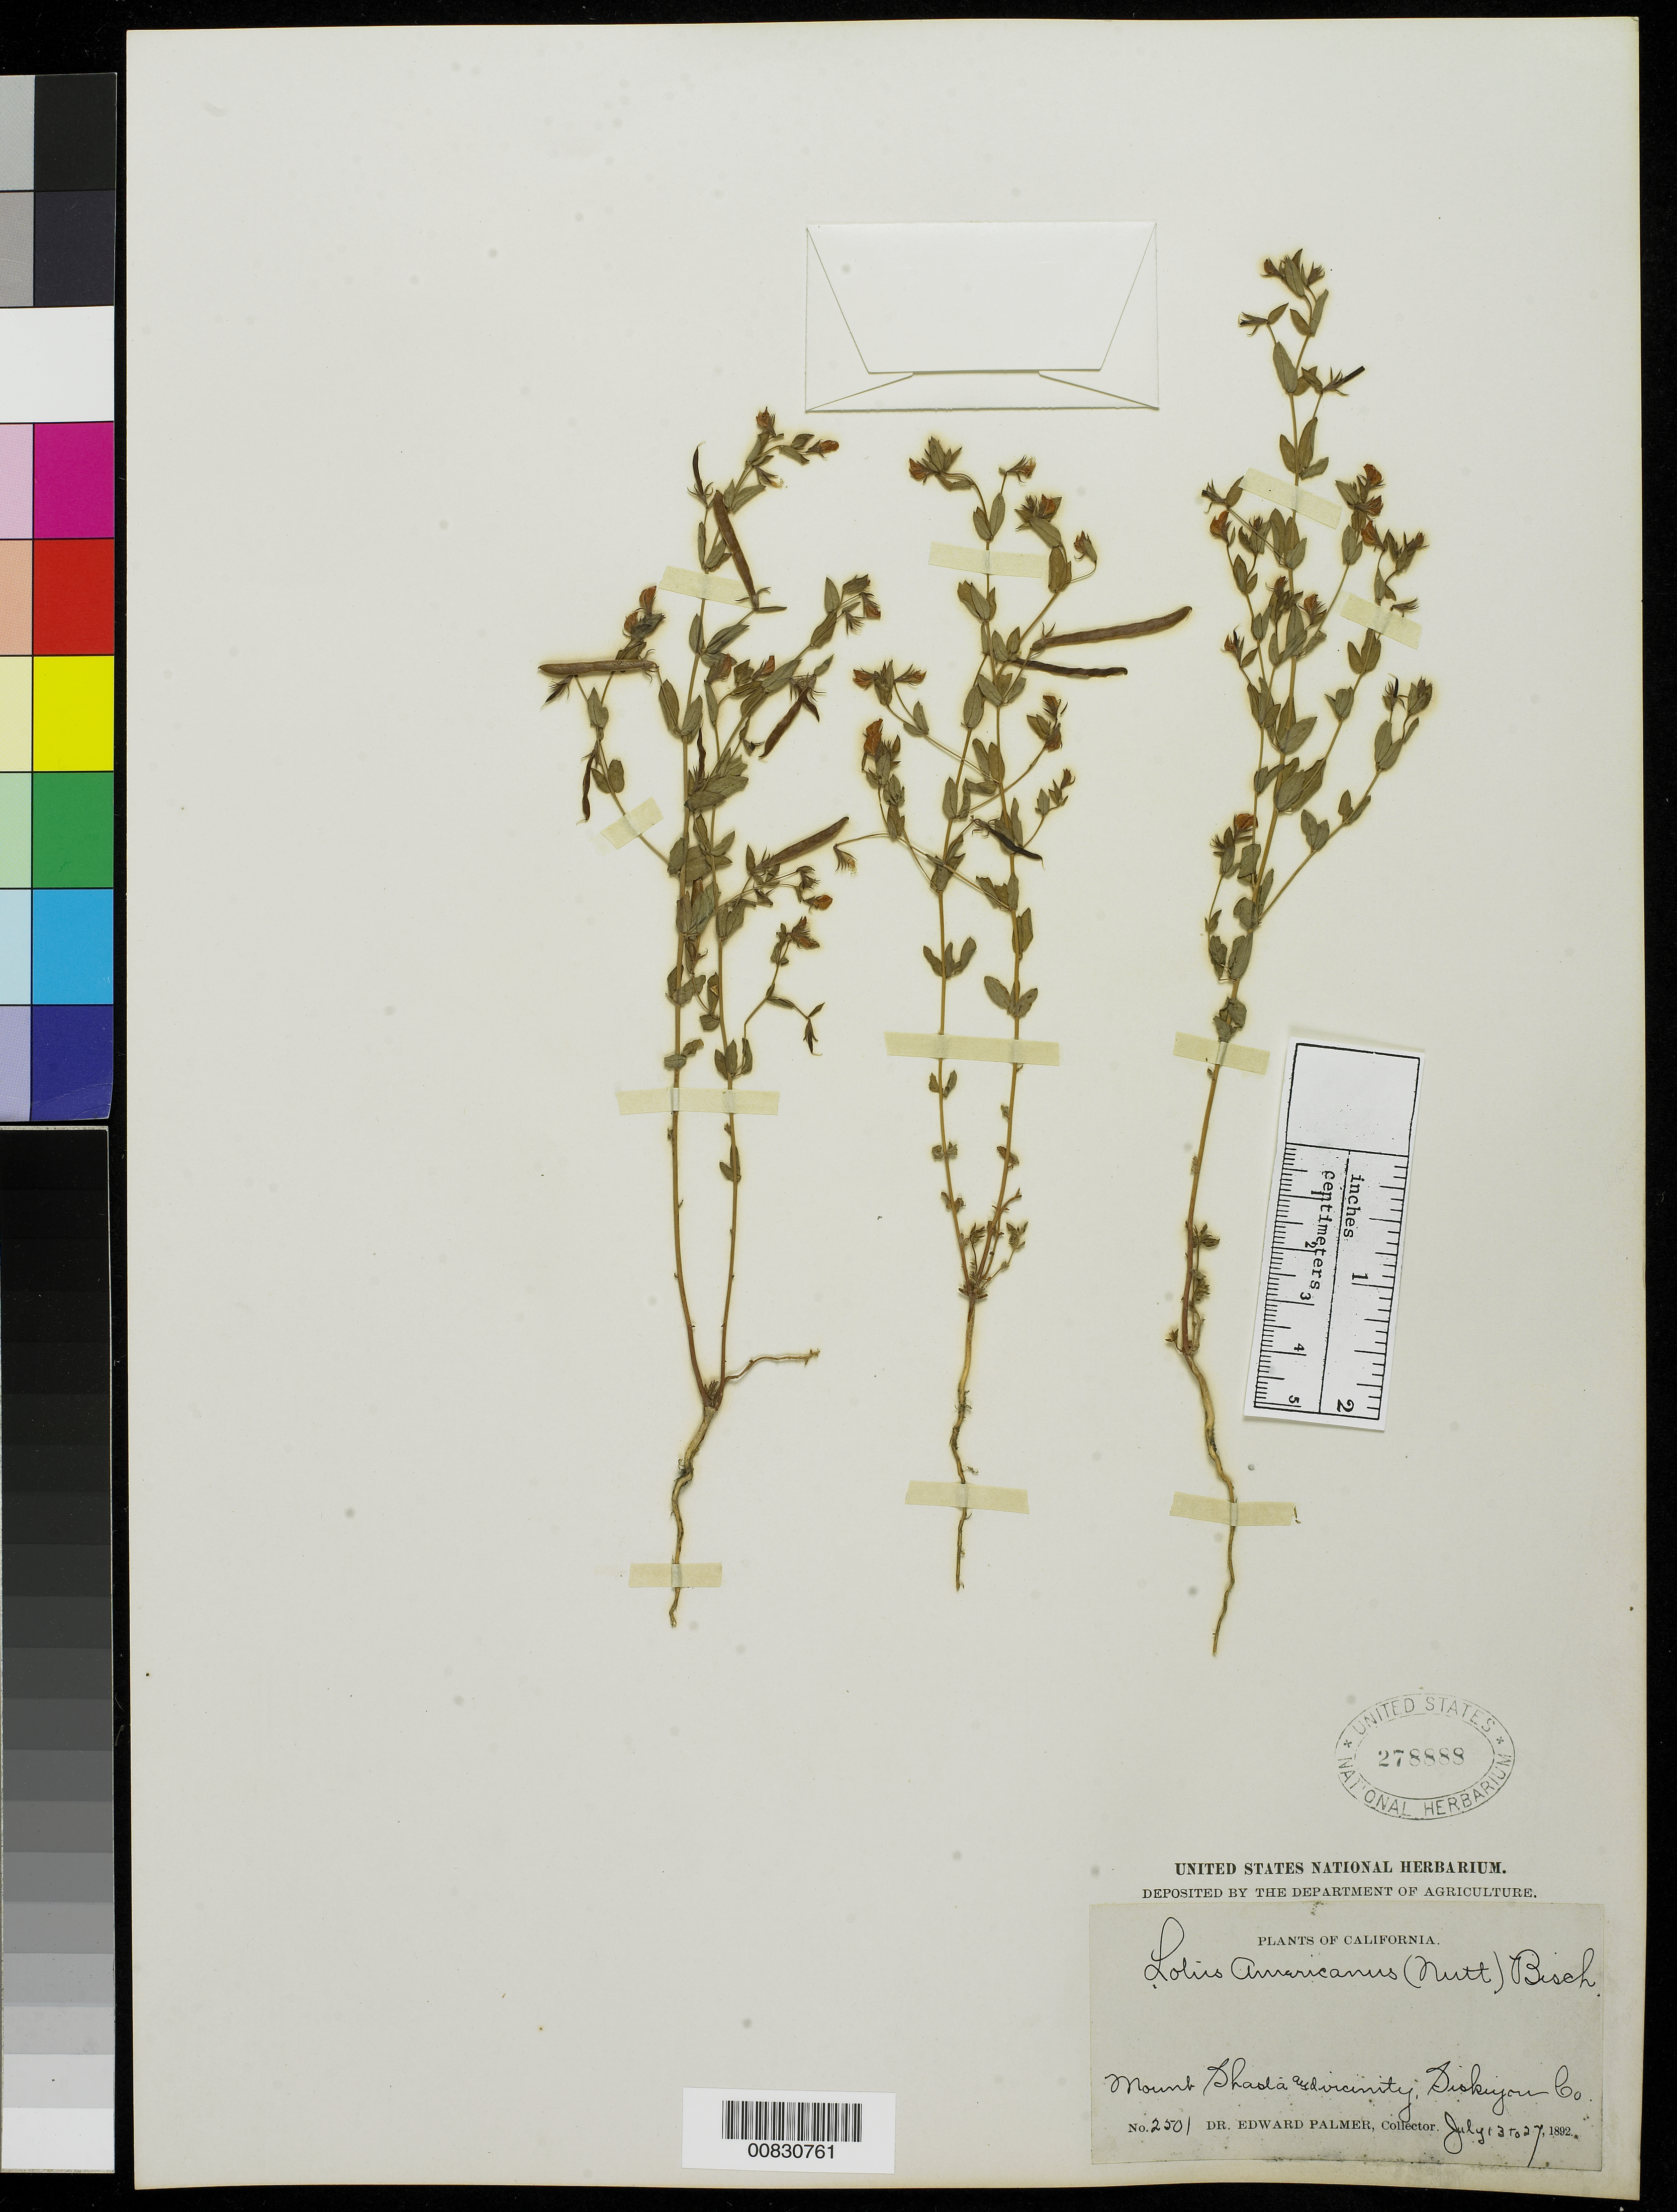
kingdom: Plantae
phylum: Tracheophyta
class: Magnoliopsida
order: Fabales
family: Fabaceae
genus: Acmispon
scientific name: Acmispon americanus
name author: (Nutt.) Rydb.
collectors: E. Palmer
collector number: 2501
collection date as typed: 13 Jul 1892 to 27 Jul 1892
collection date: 1892-07-13/1892-07-27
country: United States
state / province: California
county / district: Siskiyou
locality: Mount Shasta and vicinity, Siskiyou County, California.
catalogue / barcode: US 278888